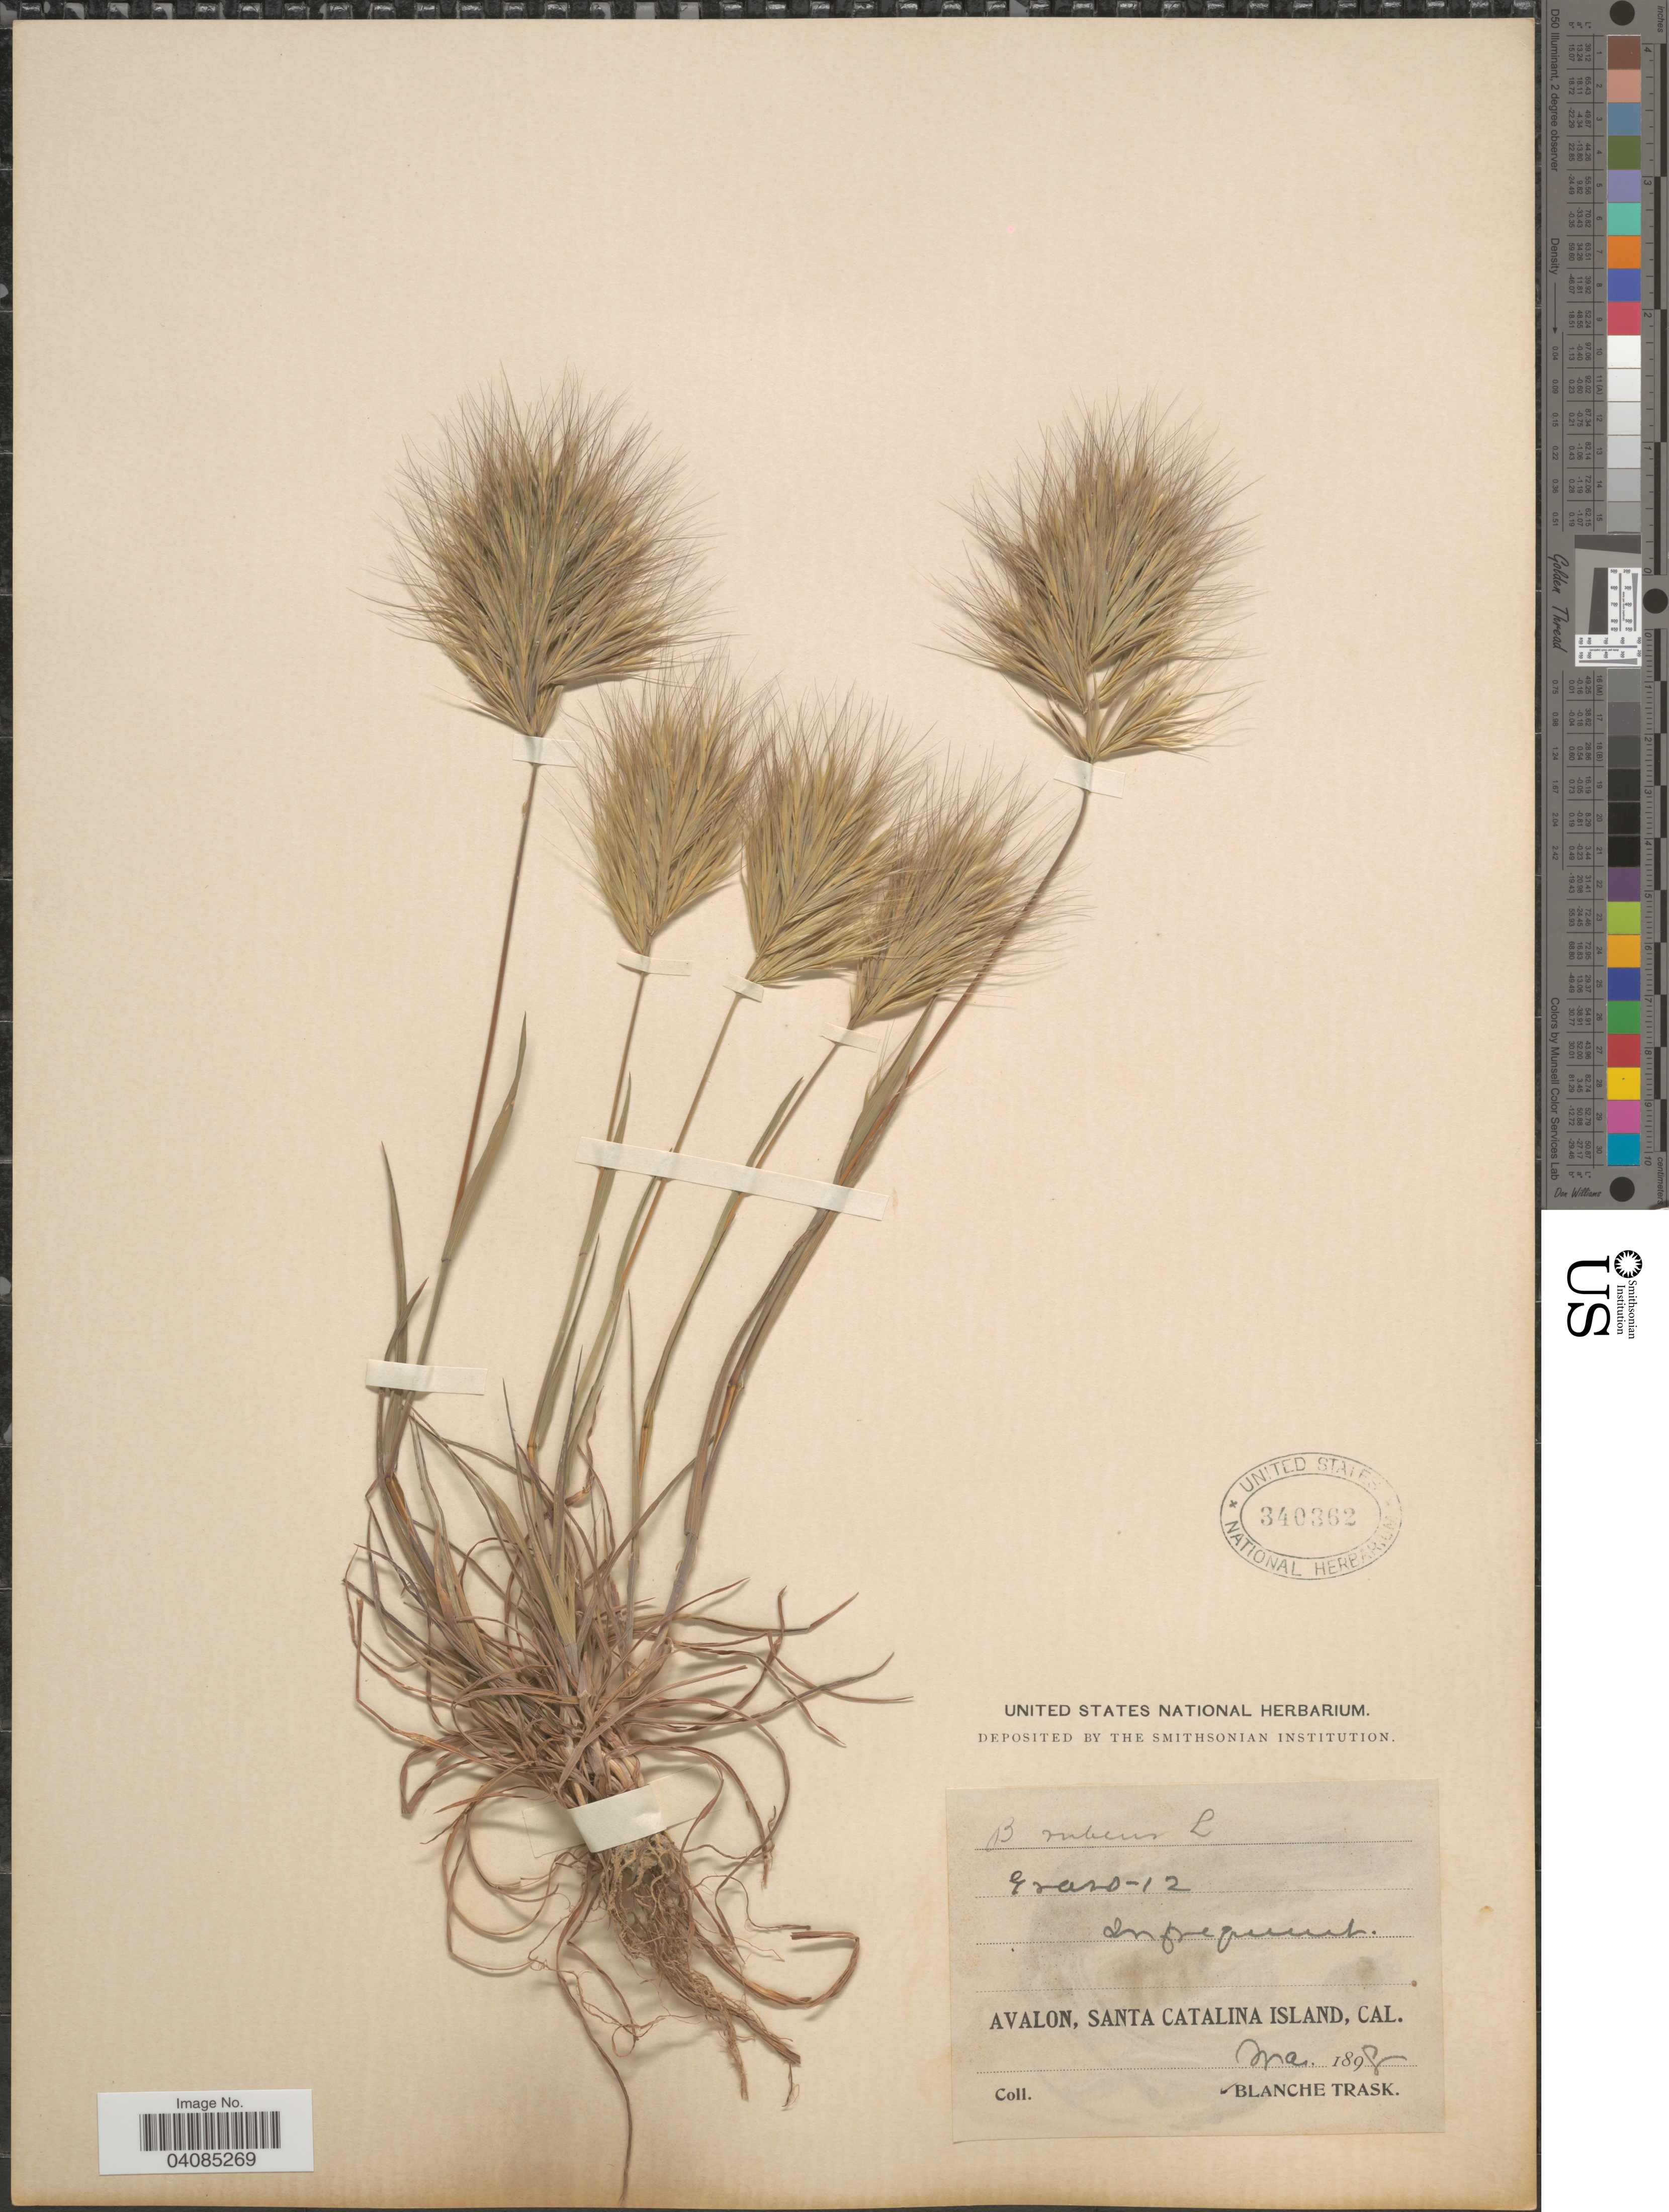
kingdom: Plantae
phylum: Tracheophyta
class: Liliopsida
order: Poales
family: Poaceae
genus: Bromus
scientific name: Bromus rubens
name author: L.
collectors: B. Trask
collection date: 1989-05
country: United States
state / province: California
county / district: Los Angeles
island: Santa Catalina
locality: Avalon, Santa Catalina Island.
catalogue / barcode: US 340362